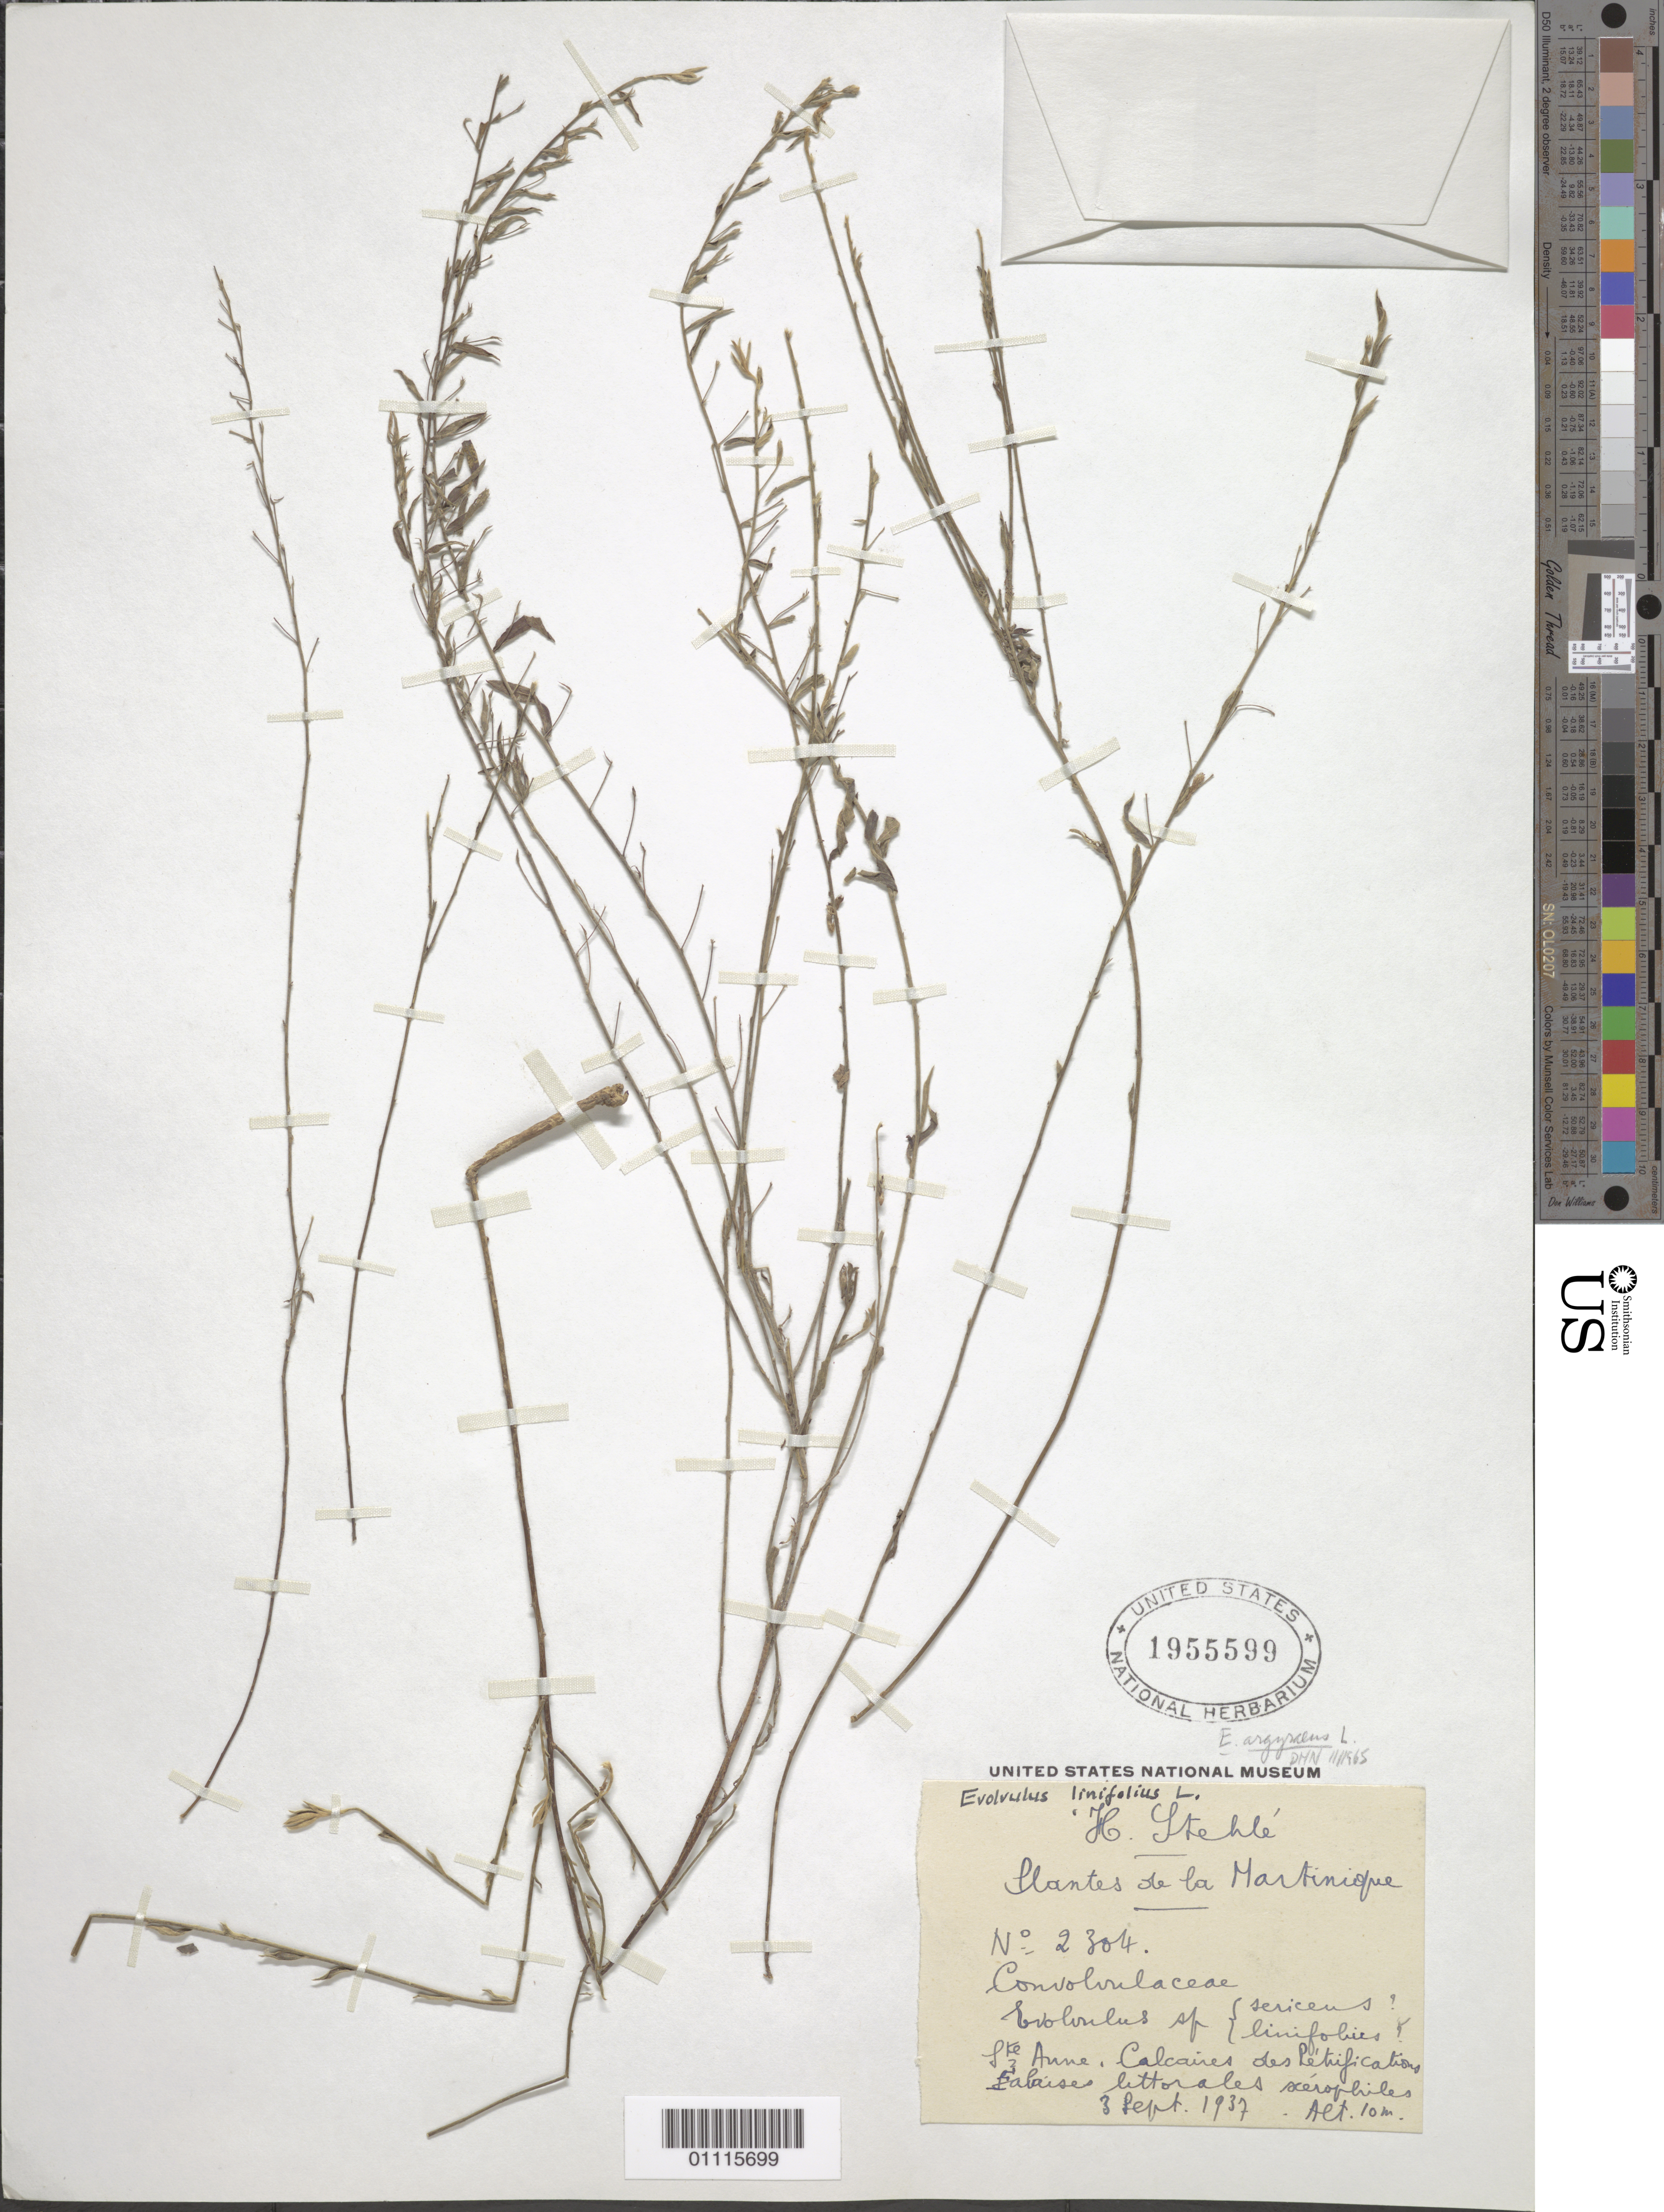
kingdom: Plantae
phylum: Tracheophyta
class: Magnoliopsida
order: Solanales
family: Convolvulaceae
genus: Evolvulus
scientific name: Evolvulus argyreus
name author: Choisy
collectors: H. Stehlé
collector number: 2304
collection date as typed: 03 Sep 1937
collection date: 1937-09-03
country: Martinique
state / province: Le Marin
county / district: Sainte-Anne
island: Martinique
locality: Calcaires des Petrifications falaises littorales scerophiles.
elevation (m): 10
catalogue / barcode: US 1955599